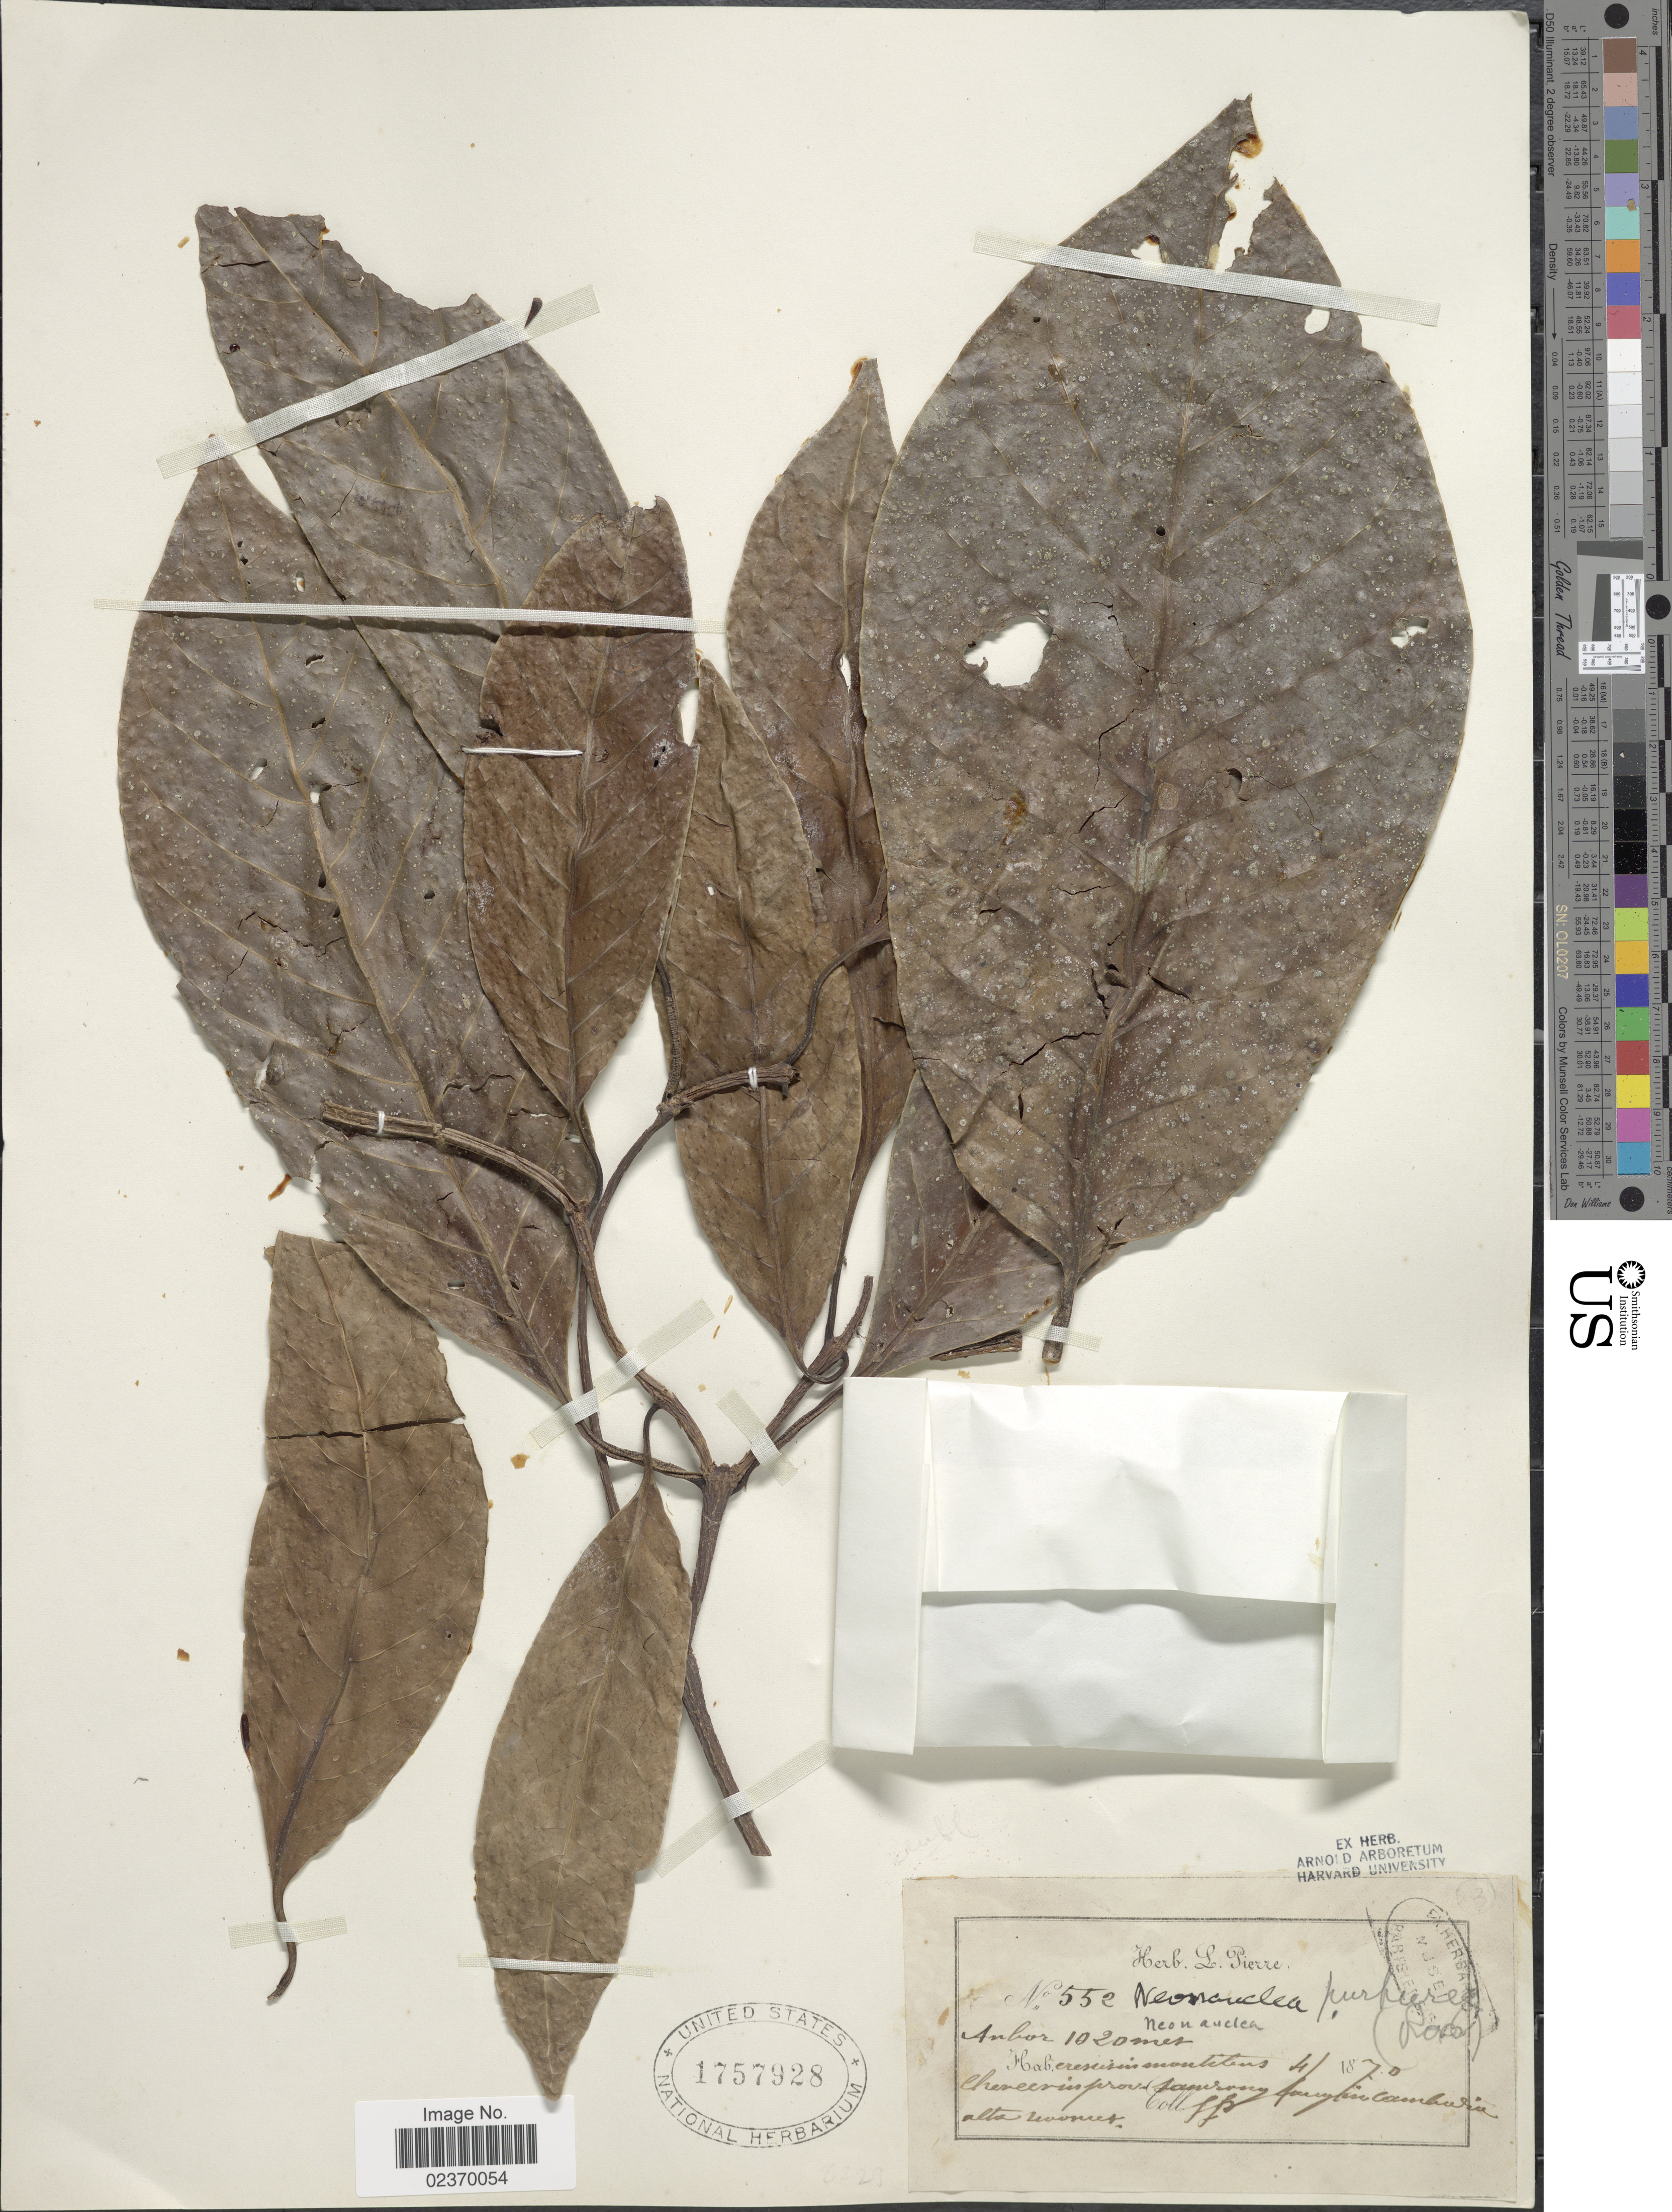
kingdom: Plantae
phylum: Tracheophyta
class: Magnoliopsida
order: Gentianales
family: Rubiaceae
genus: Neonauclea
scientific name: Neonauclea purpurea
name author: (Roxb.) Merr.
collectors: L. Pierre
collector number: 552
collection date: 1870-04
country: Cambodia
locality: Cheréen in prov. Samrongtông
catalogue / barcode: US 1757928